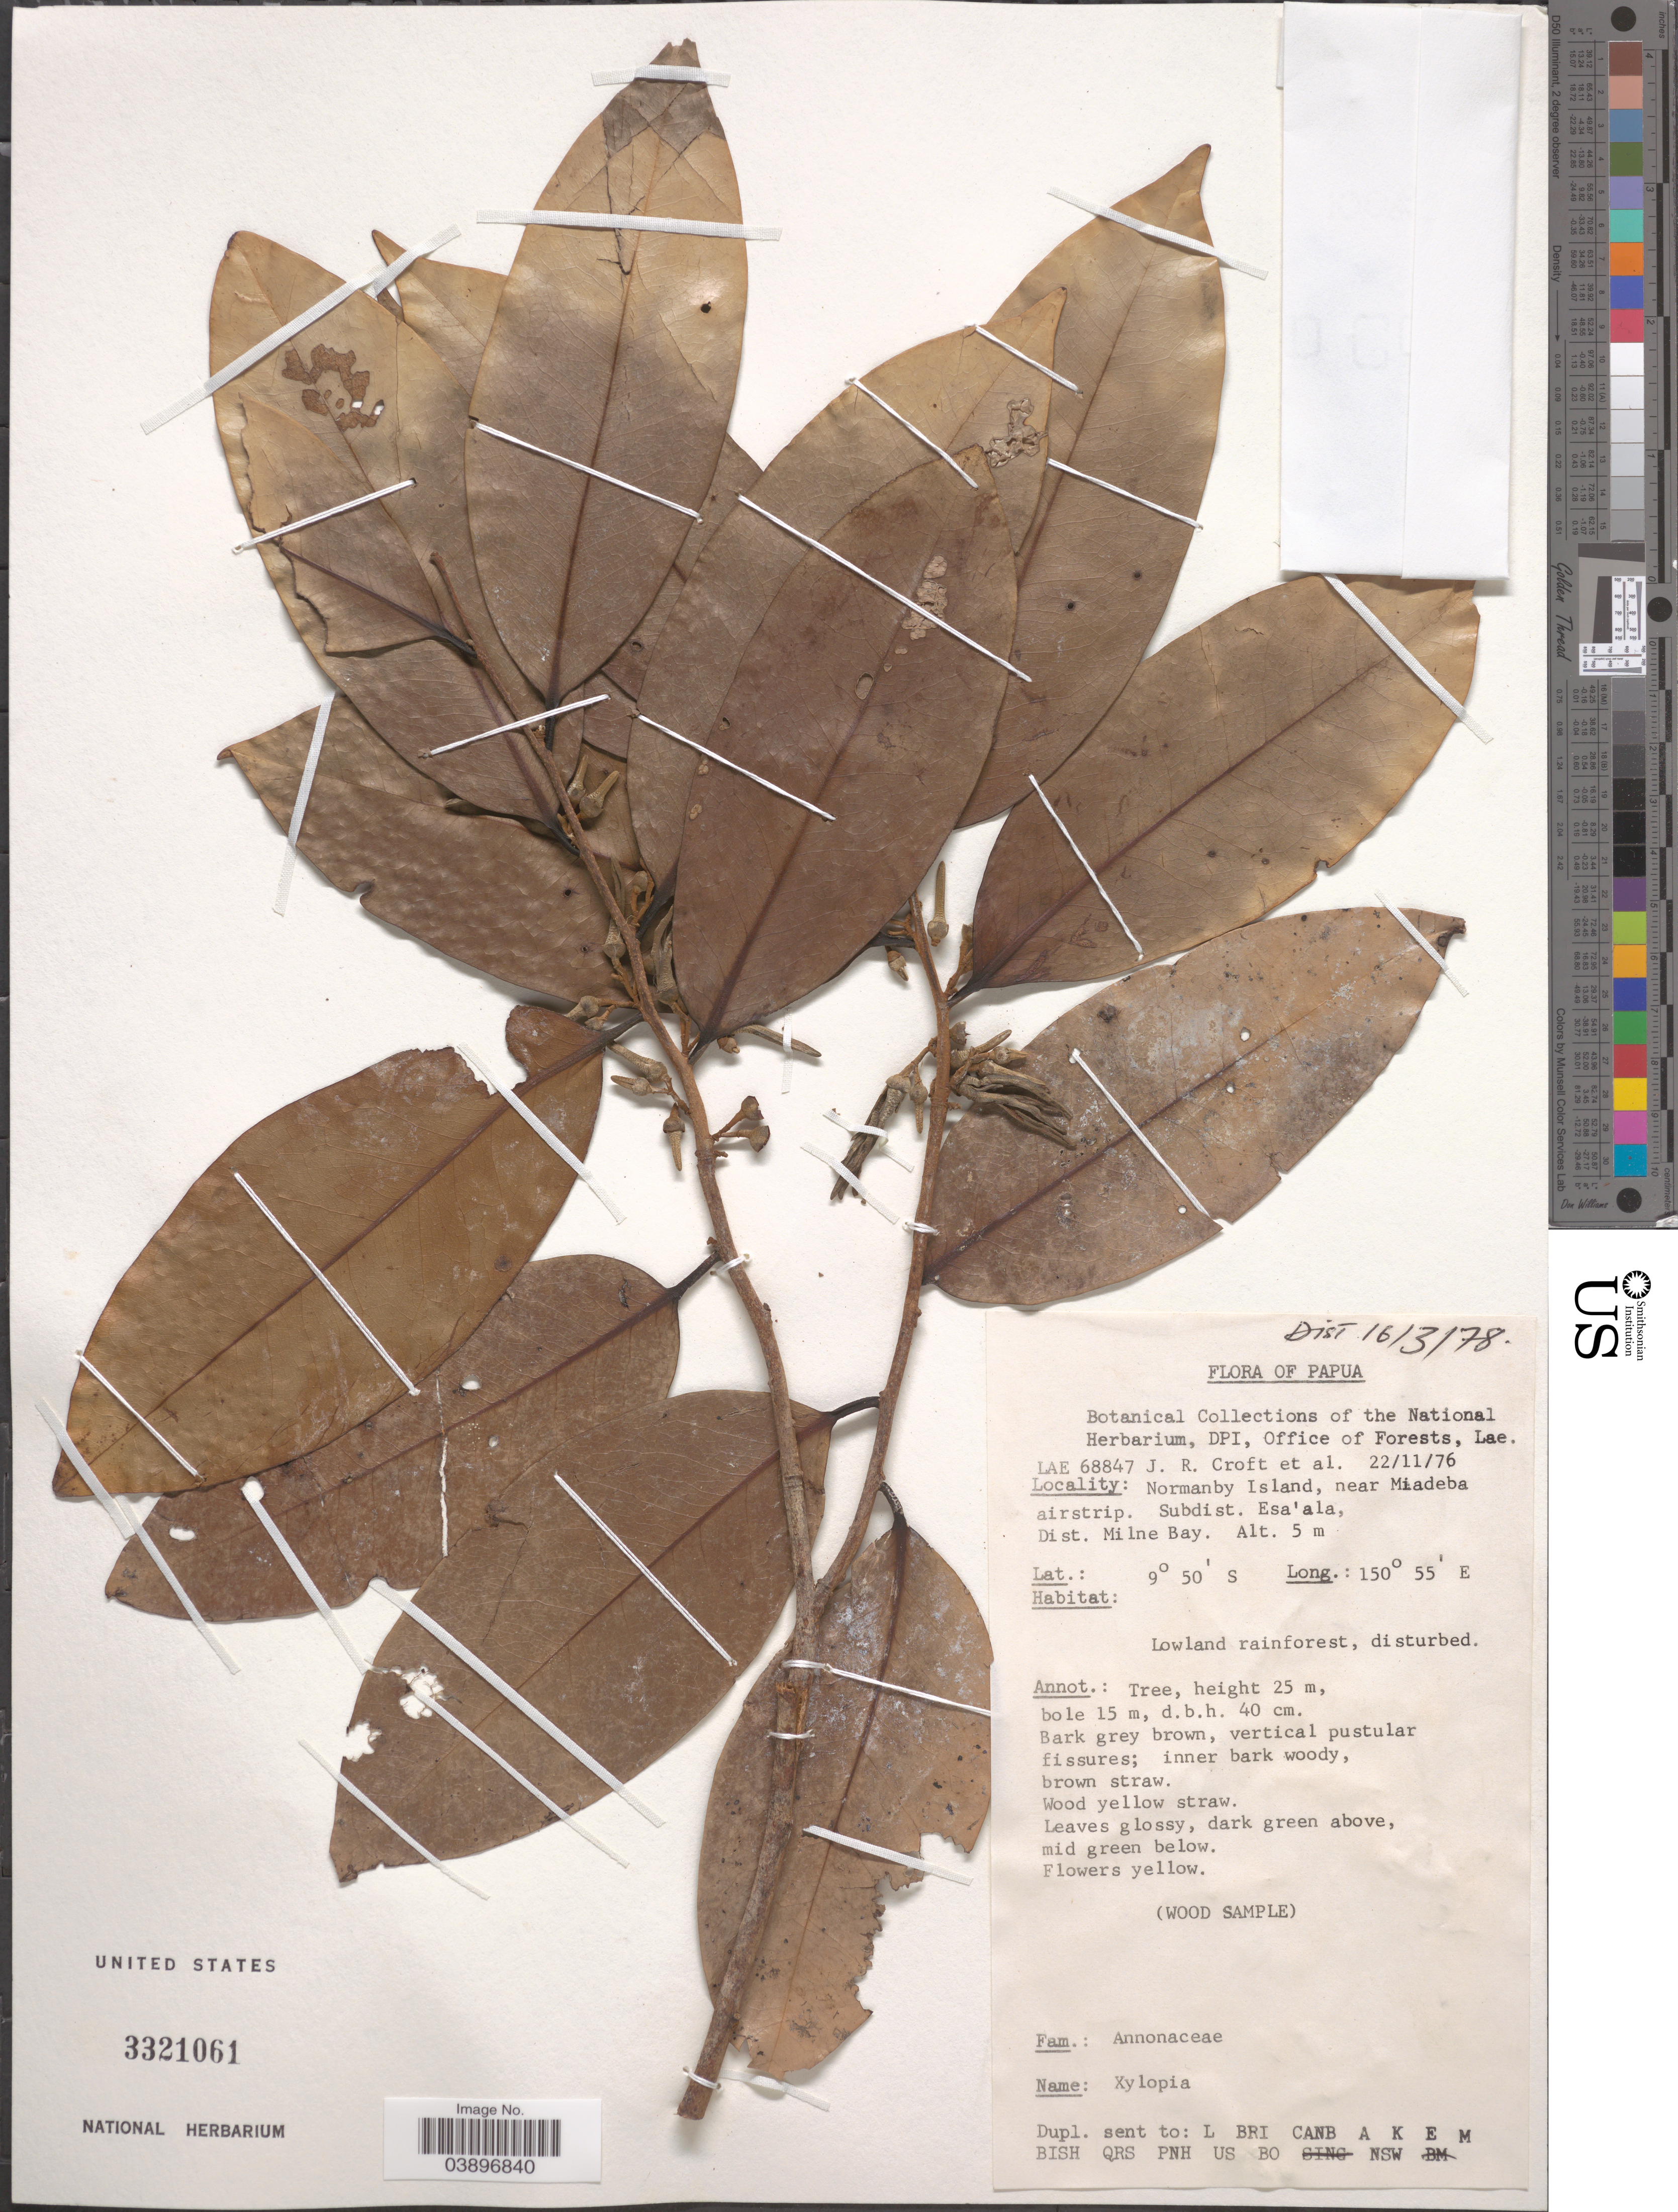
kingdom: Plantae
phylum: Tracheophyta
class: Magnoliopsida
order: Magnoliales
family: Annonaceae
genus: Xylopia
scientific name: Xylopia sp.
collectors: J. R. Croft & et al.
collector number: LAE 68847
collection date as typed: Transcribed d/m/y: 22/11/76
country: Papua New Guinea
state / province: Milne Bay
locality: Papua. Normanby Island, near Miadeba airstrip. Subdist. Esa'ala, Dist. Milne Bay.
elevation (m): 5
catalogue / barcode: US 3321061